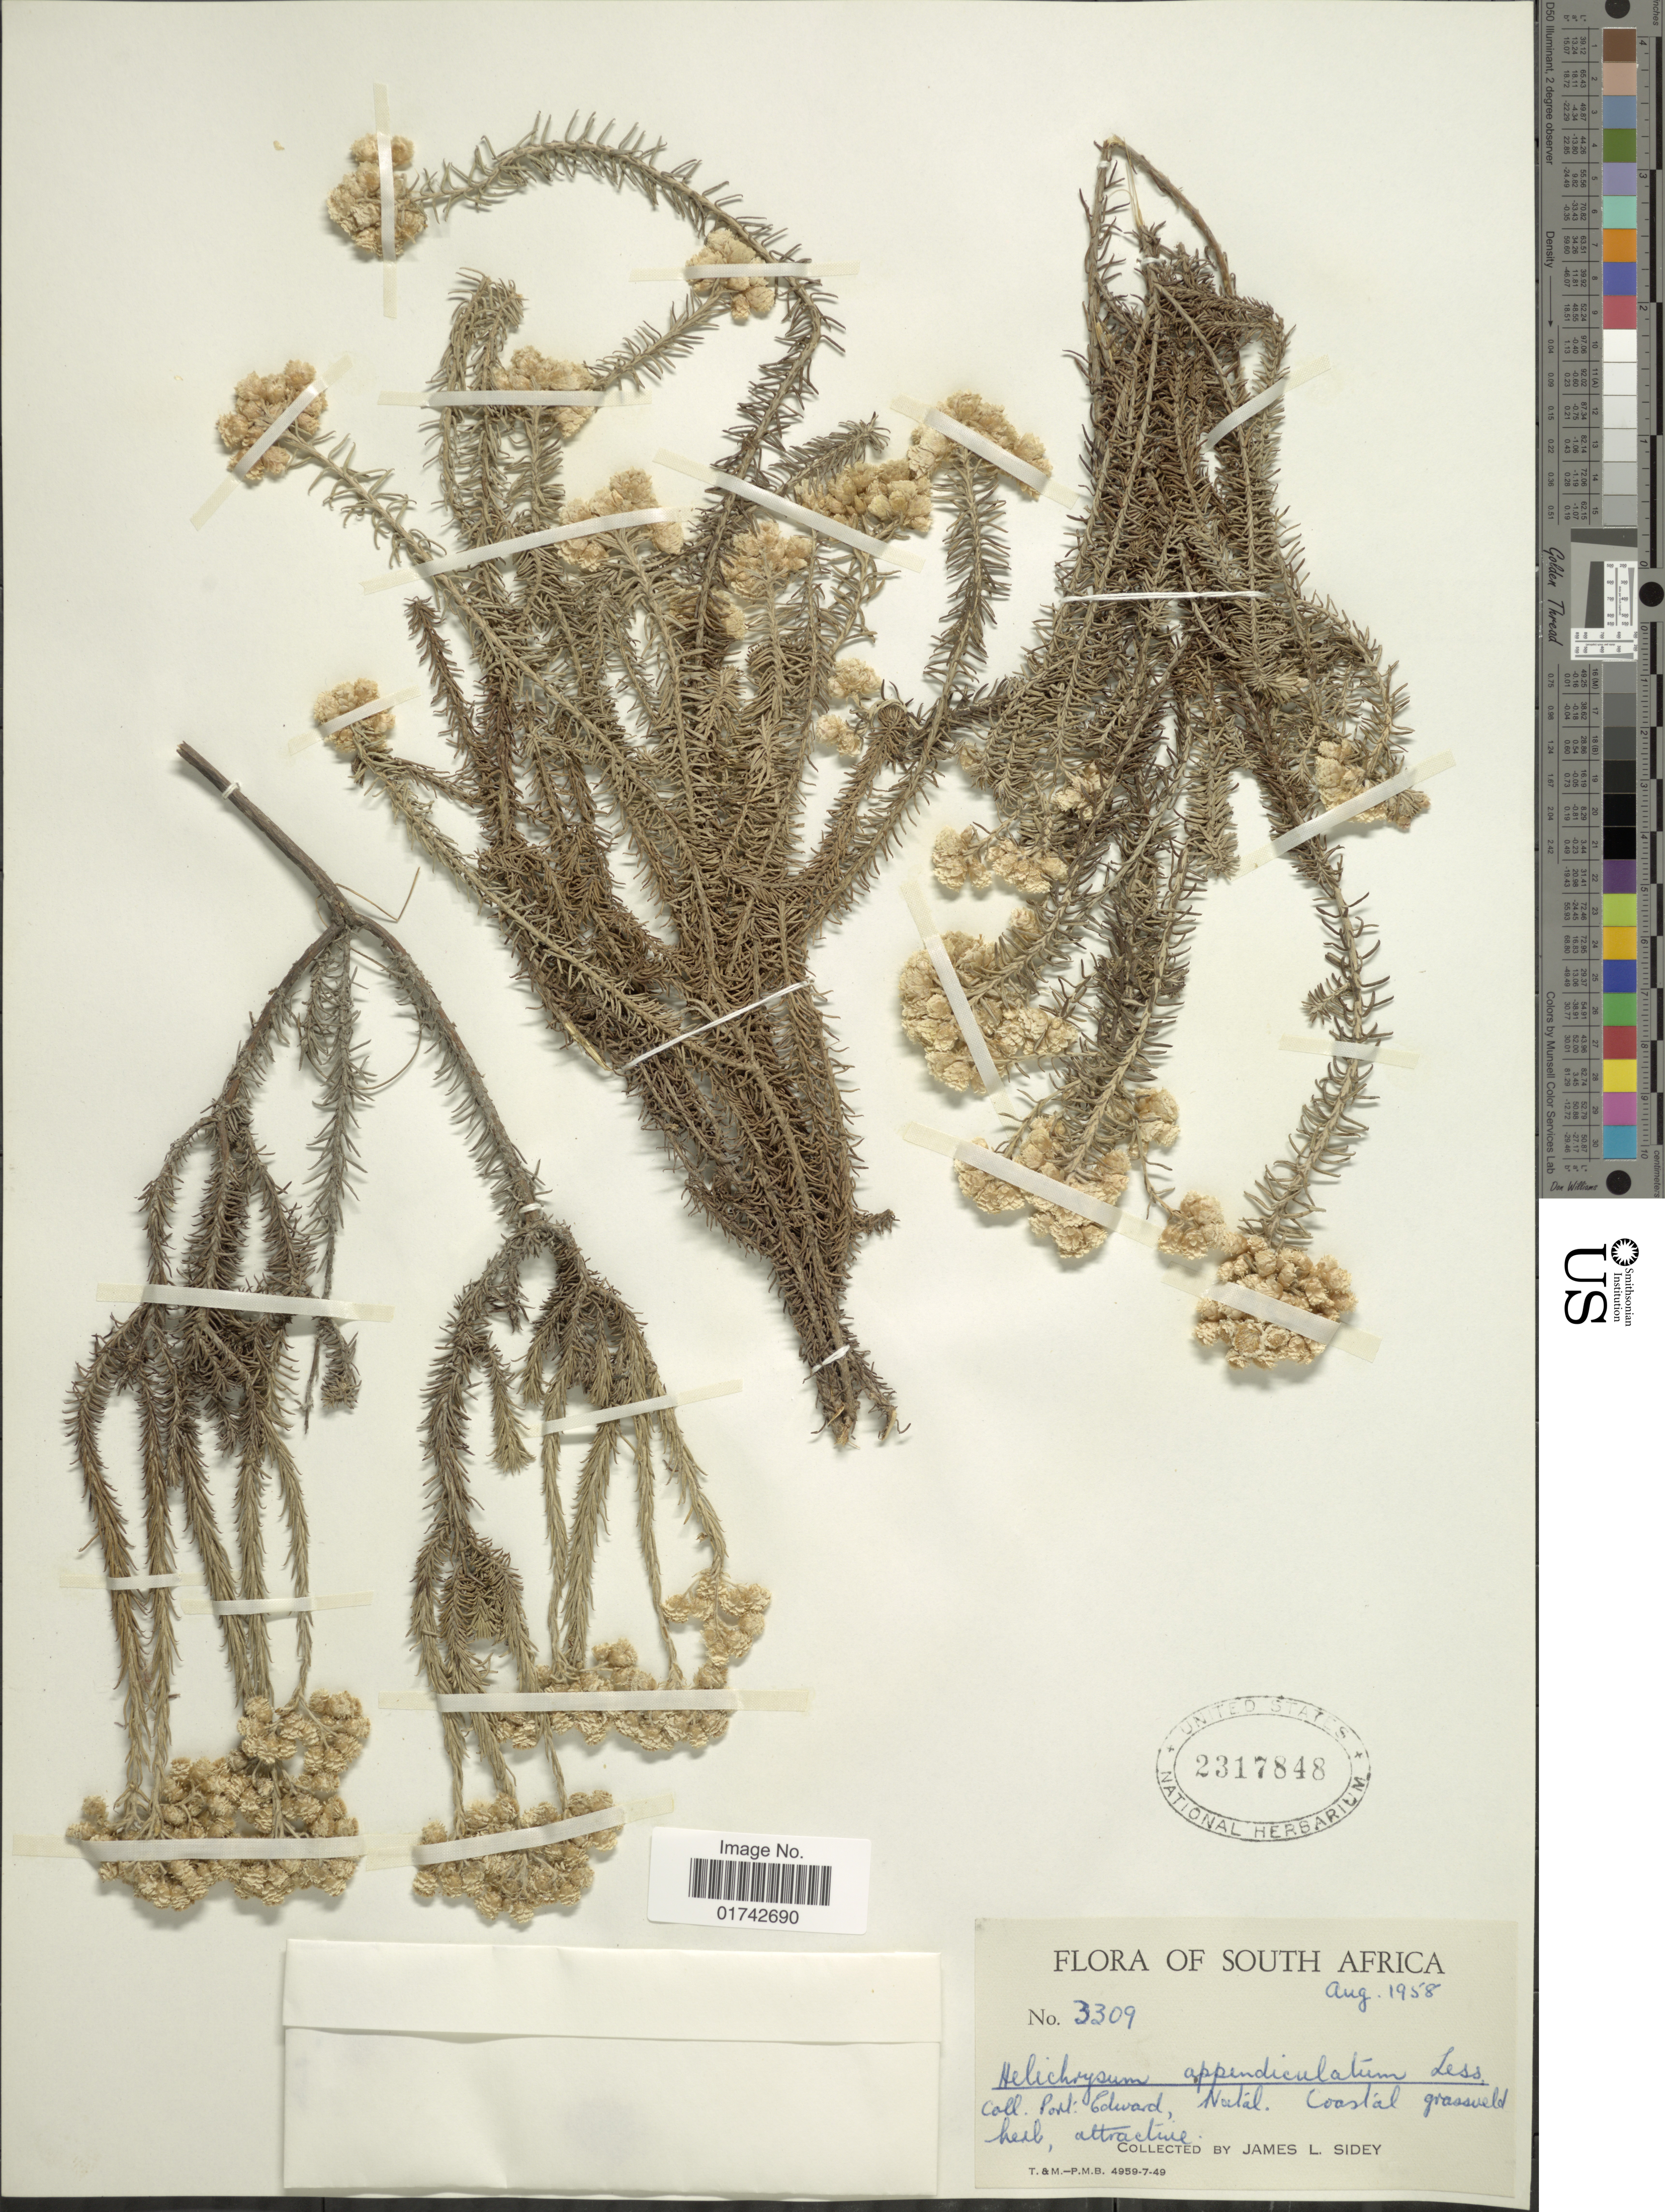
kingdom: Plantae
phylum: Tracheophyta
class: Magnoliopsida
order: Asterales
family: Asteraceae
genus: Helichrysum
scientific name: Helichrysum appendiculatum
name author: (L. f.) Less.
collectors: J. L. Sidey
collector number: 3309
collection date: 1958-08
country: South Africa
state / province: KwaZulu-Natal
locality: Port. Edward, Natal. Coastal grassveld herb.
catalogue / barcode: US 2317848